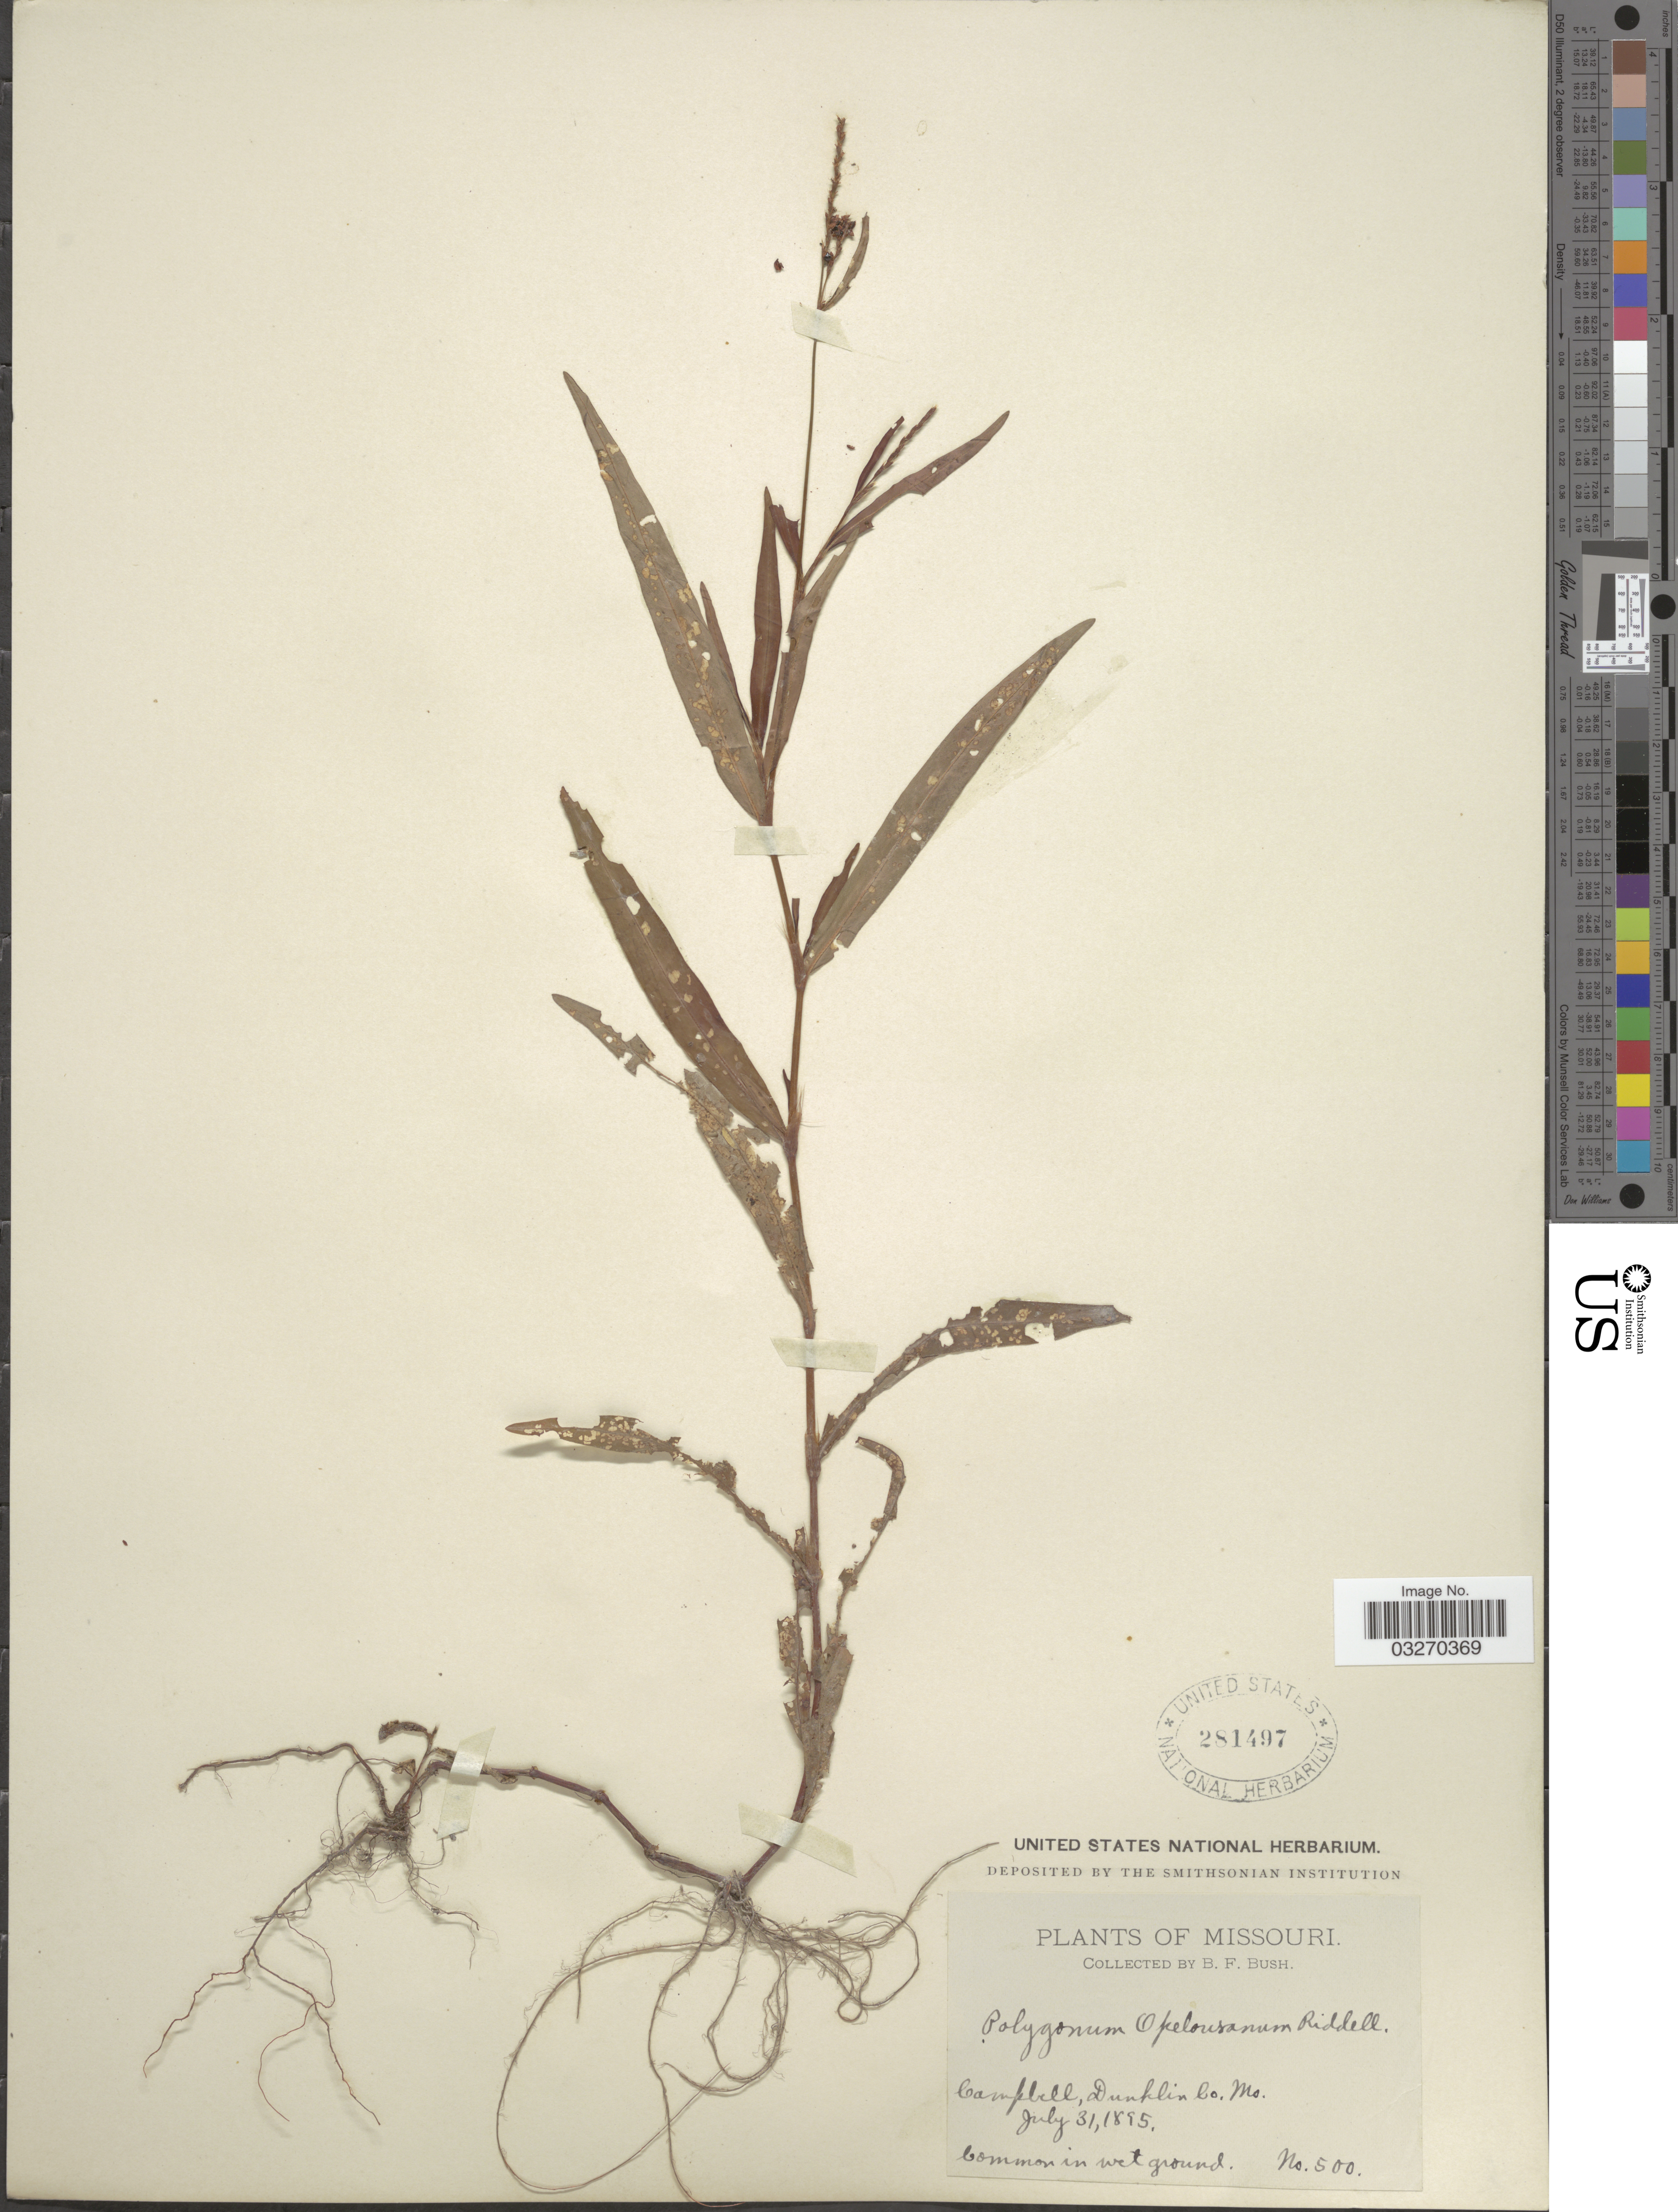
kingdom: Plantae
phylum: Tracheophyta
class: Magnoliopsida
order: Caryophyllales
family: Polygonaceae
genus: Persicaria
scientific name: Persicaria hydropiperoides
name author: (Michx.) Small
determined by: Atha, D. E.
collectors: B. F. Bush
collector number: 500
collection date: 1895-07-31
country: United States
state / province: Missouri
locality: Campbell, Dunklin Co.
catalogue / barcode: US 281497